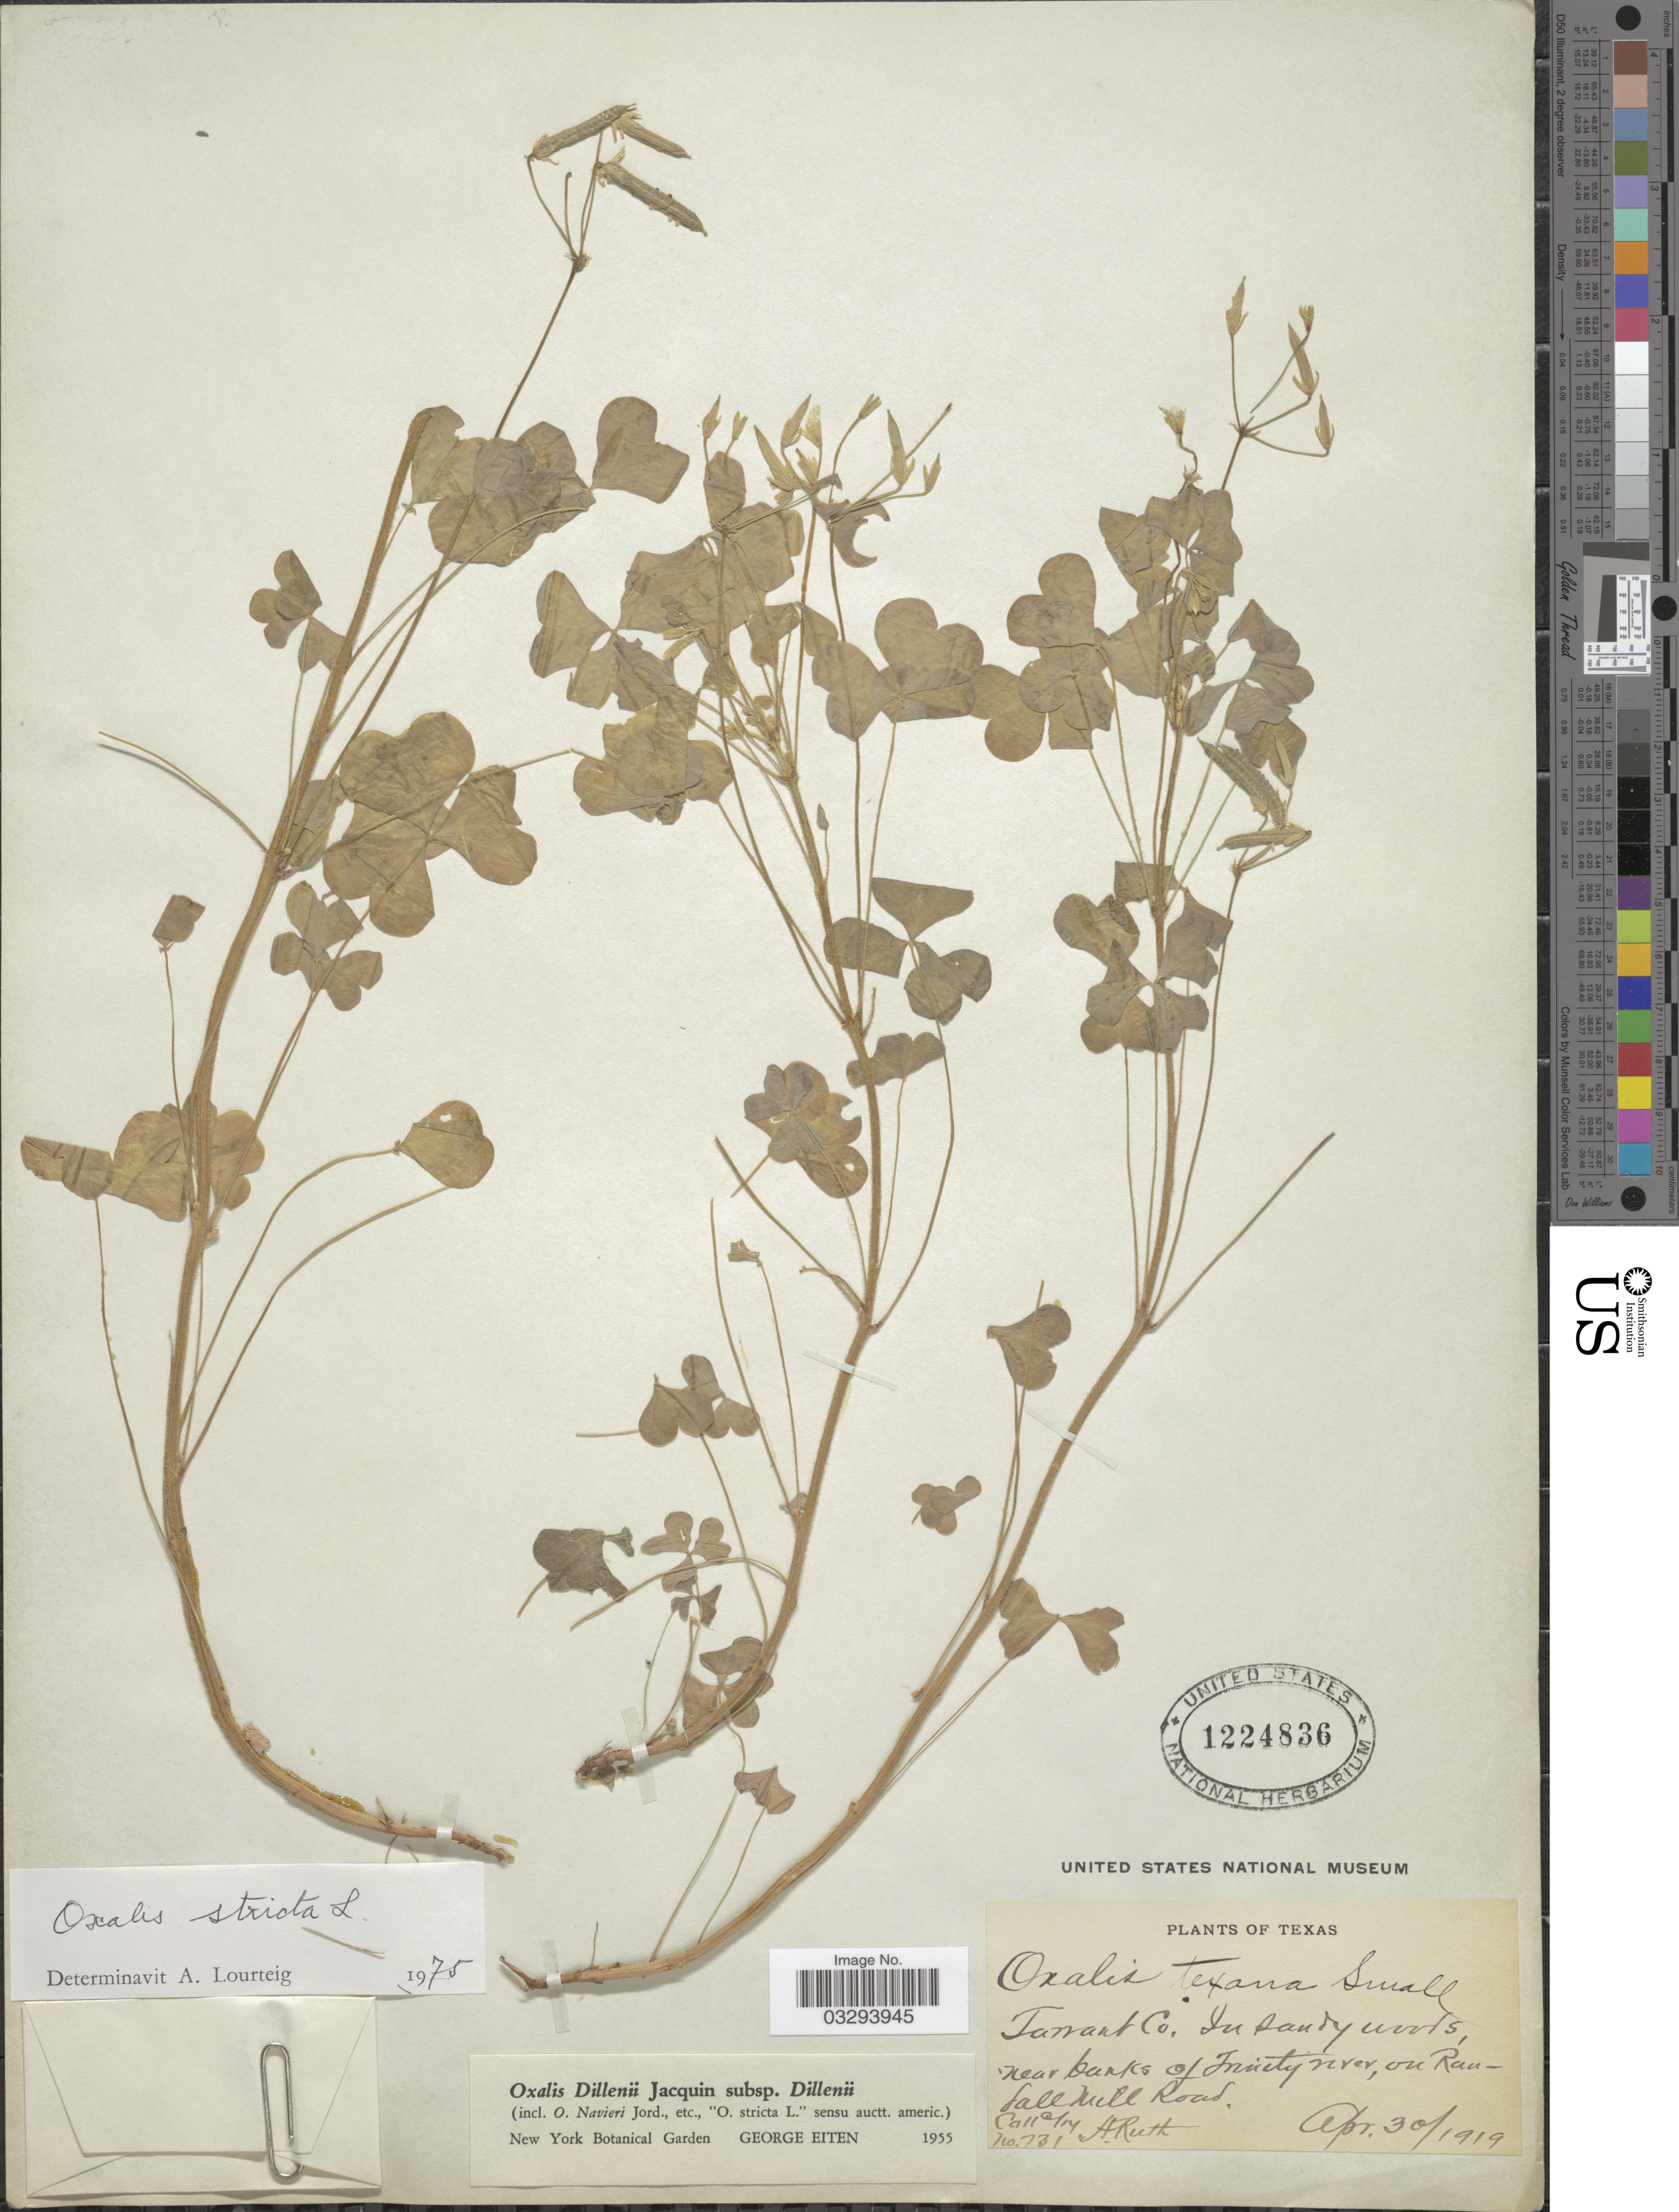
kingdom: Plantae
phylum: Tracheophyta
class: Magnoliopsida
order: Oxalidales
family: Oxalidaceae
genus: Oxalis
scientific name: Oxalis stricta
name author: L.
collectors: A. Ruth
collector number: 731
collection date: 1919-04-30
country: United States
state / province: Texas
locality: Tarrant Co. Near banks of Trinity river, on Randall Mill Road.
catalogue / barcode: US 1224836